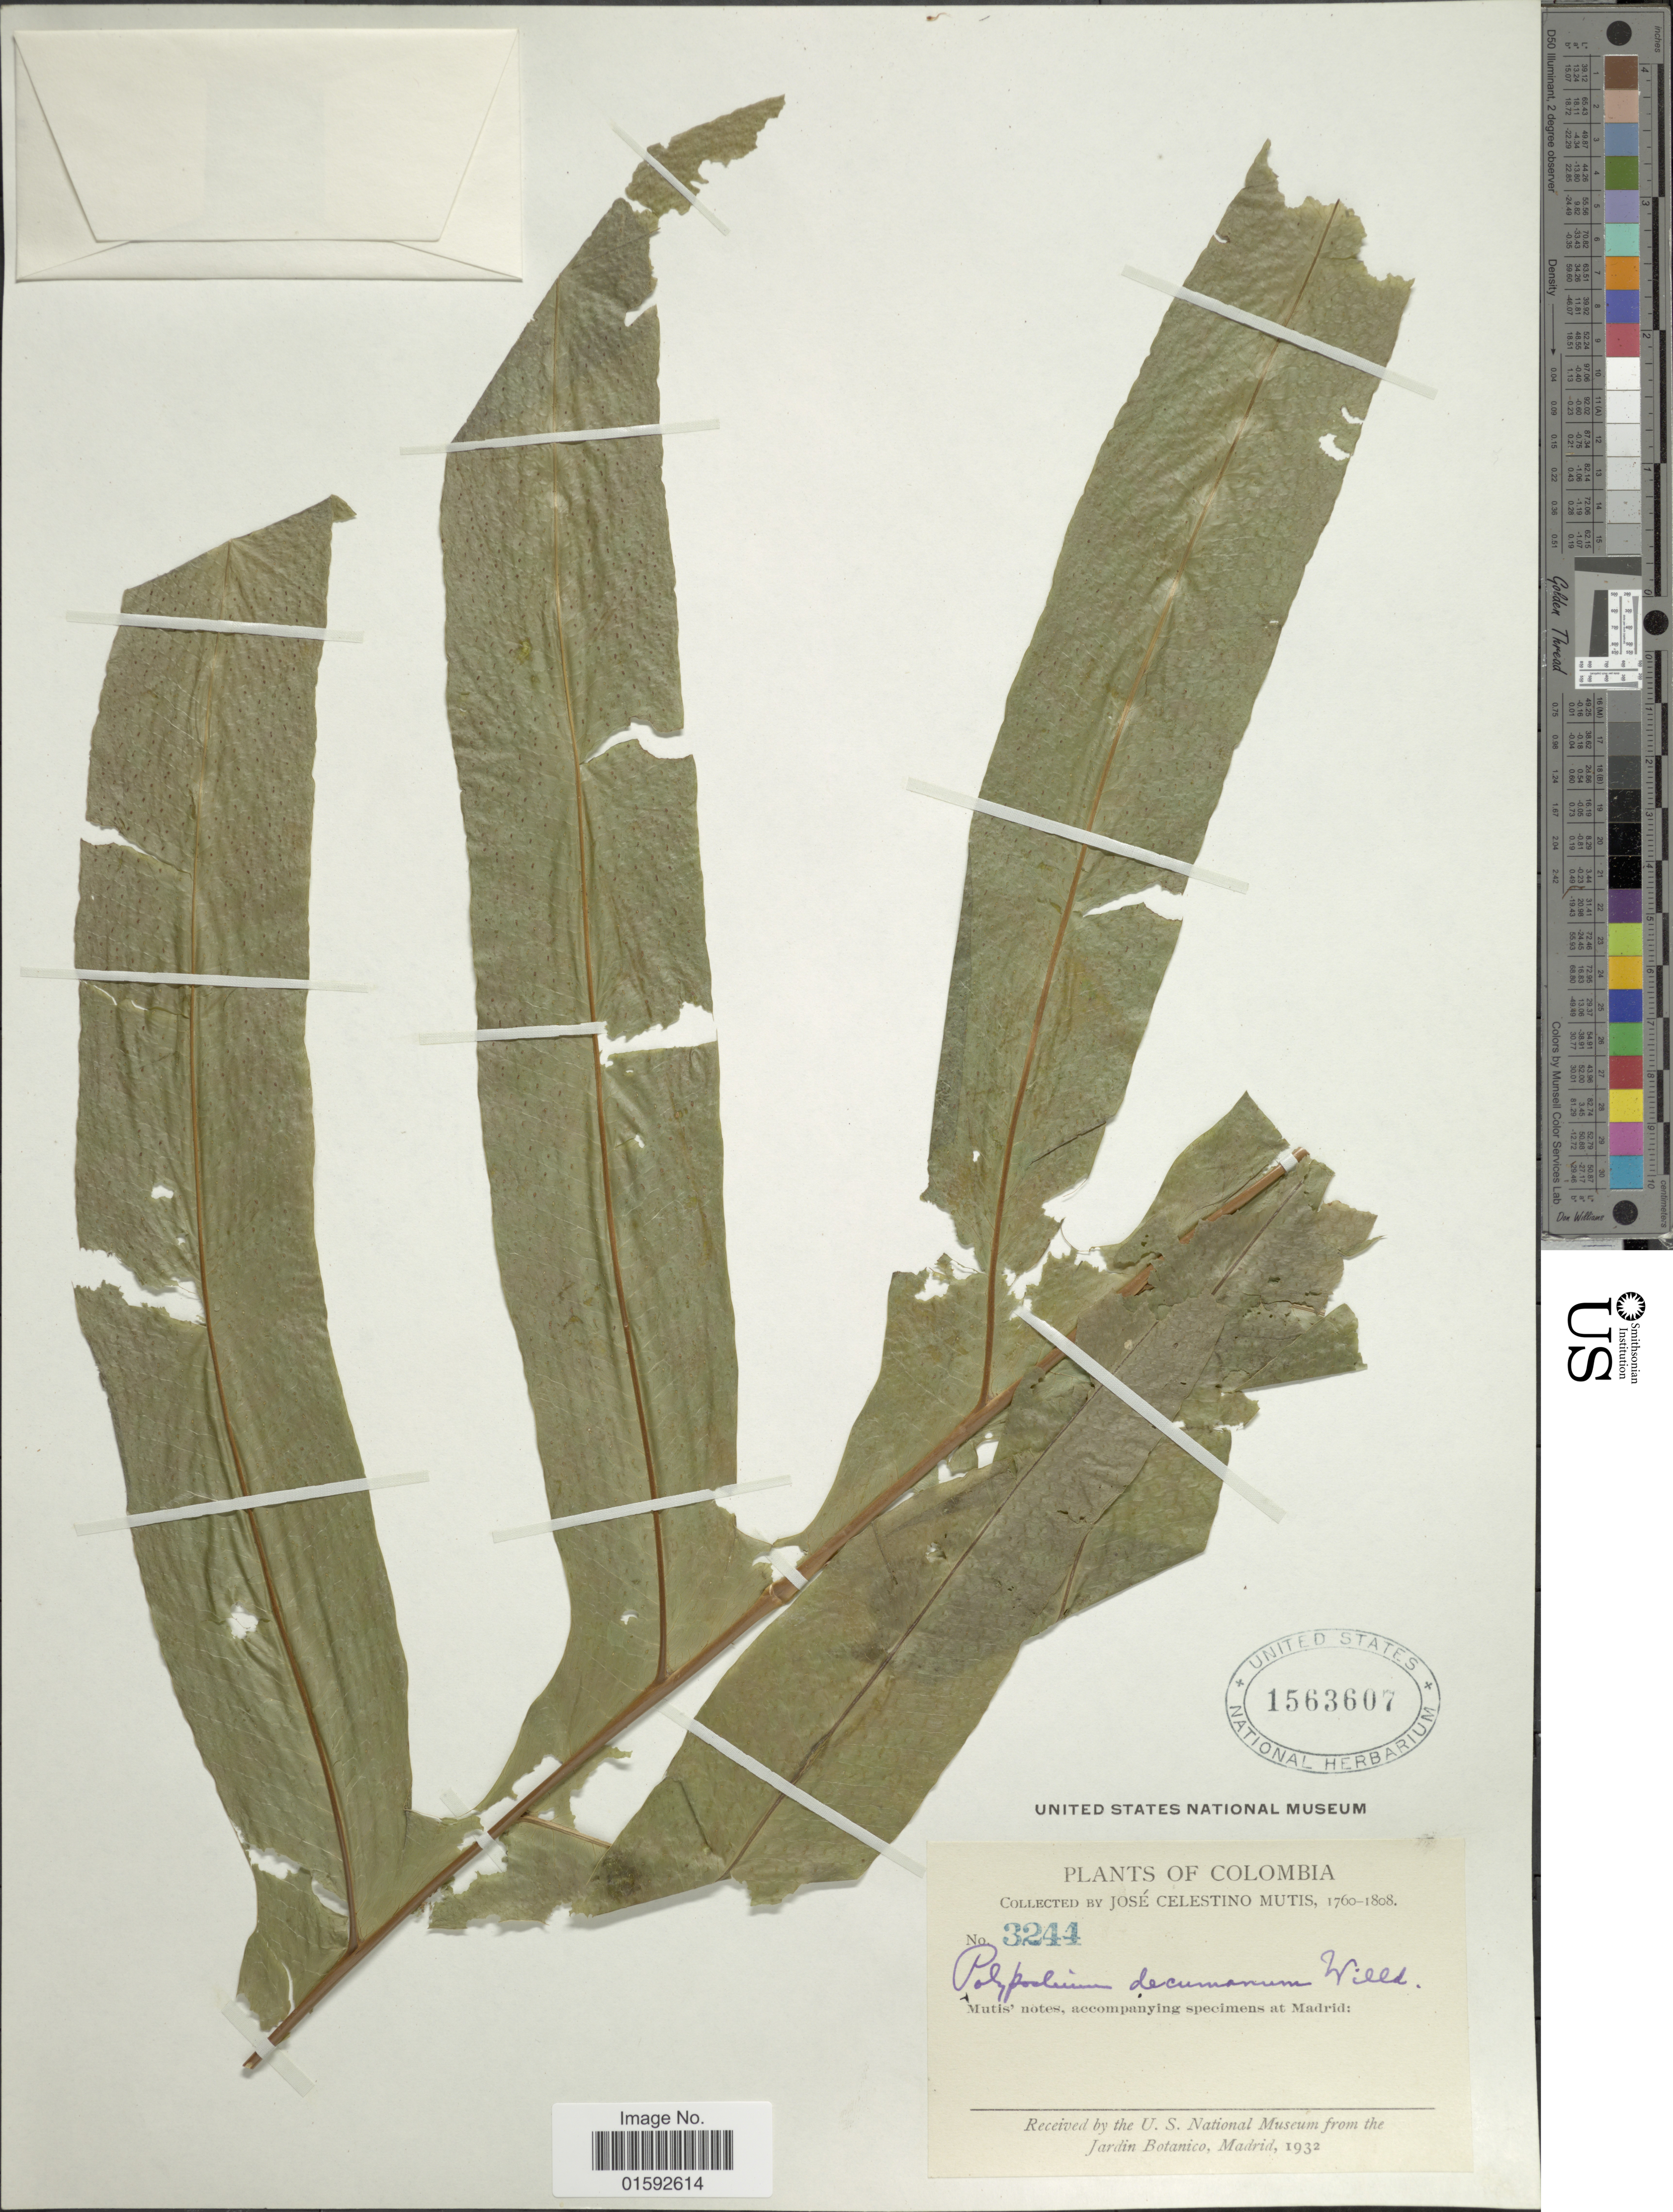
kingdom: Plantae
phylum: Tracheophyta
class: Polypodiopsida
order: Polypodiales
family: Polypodiaceae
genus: Phlebodium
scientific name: Phlebodium decumanum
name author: (Willd.) J. Sm.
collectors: J. C. B. Mutis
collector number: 3244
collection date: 1760/1808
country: Colombia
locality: Colombia.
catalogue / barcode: US 1563607